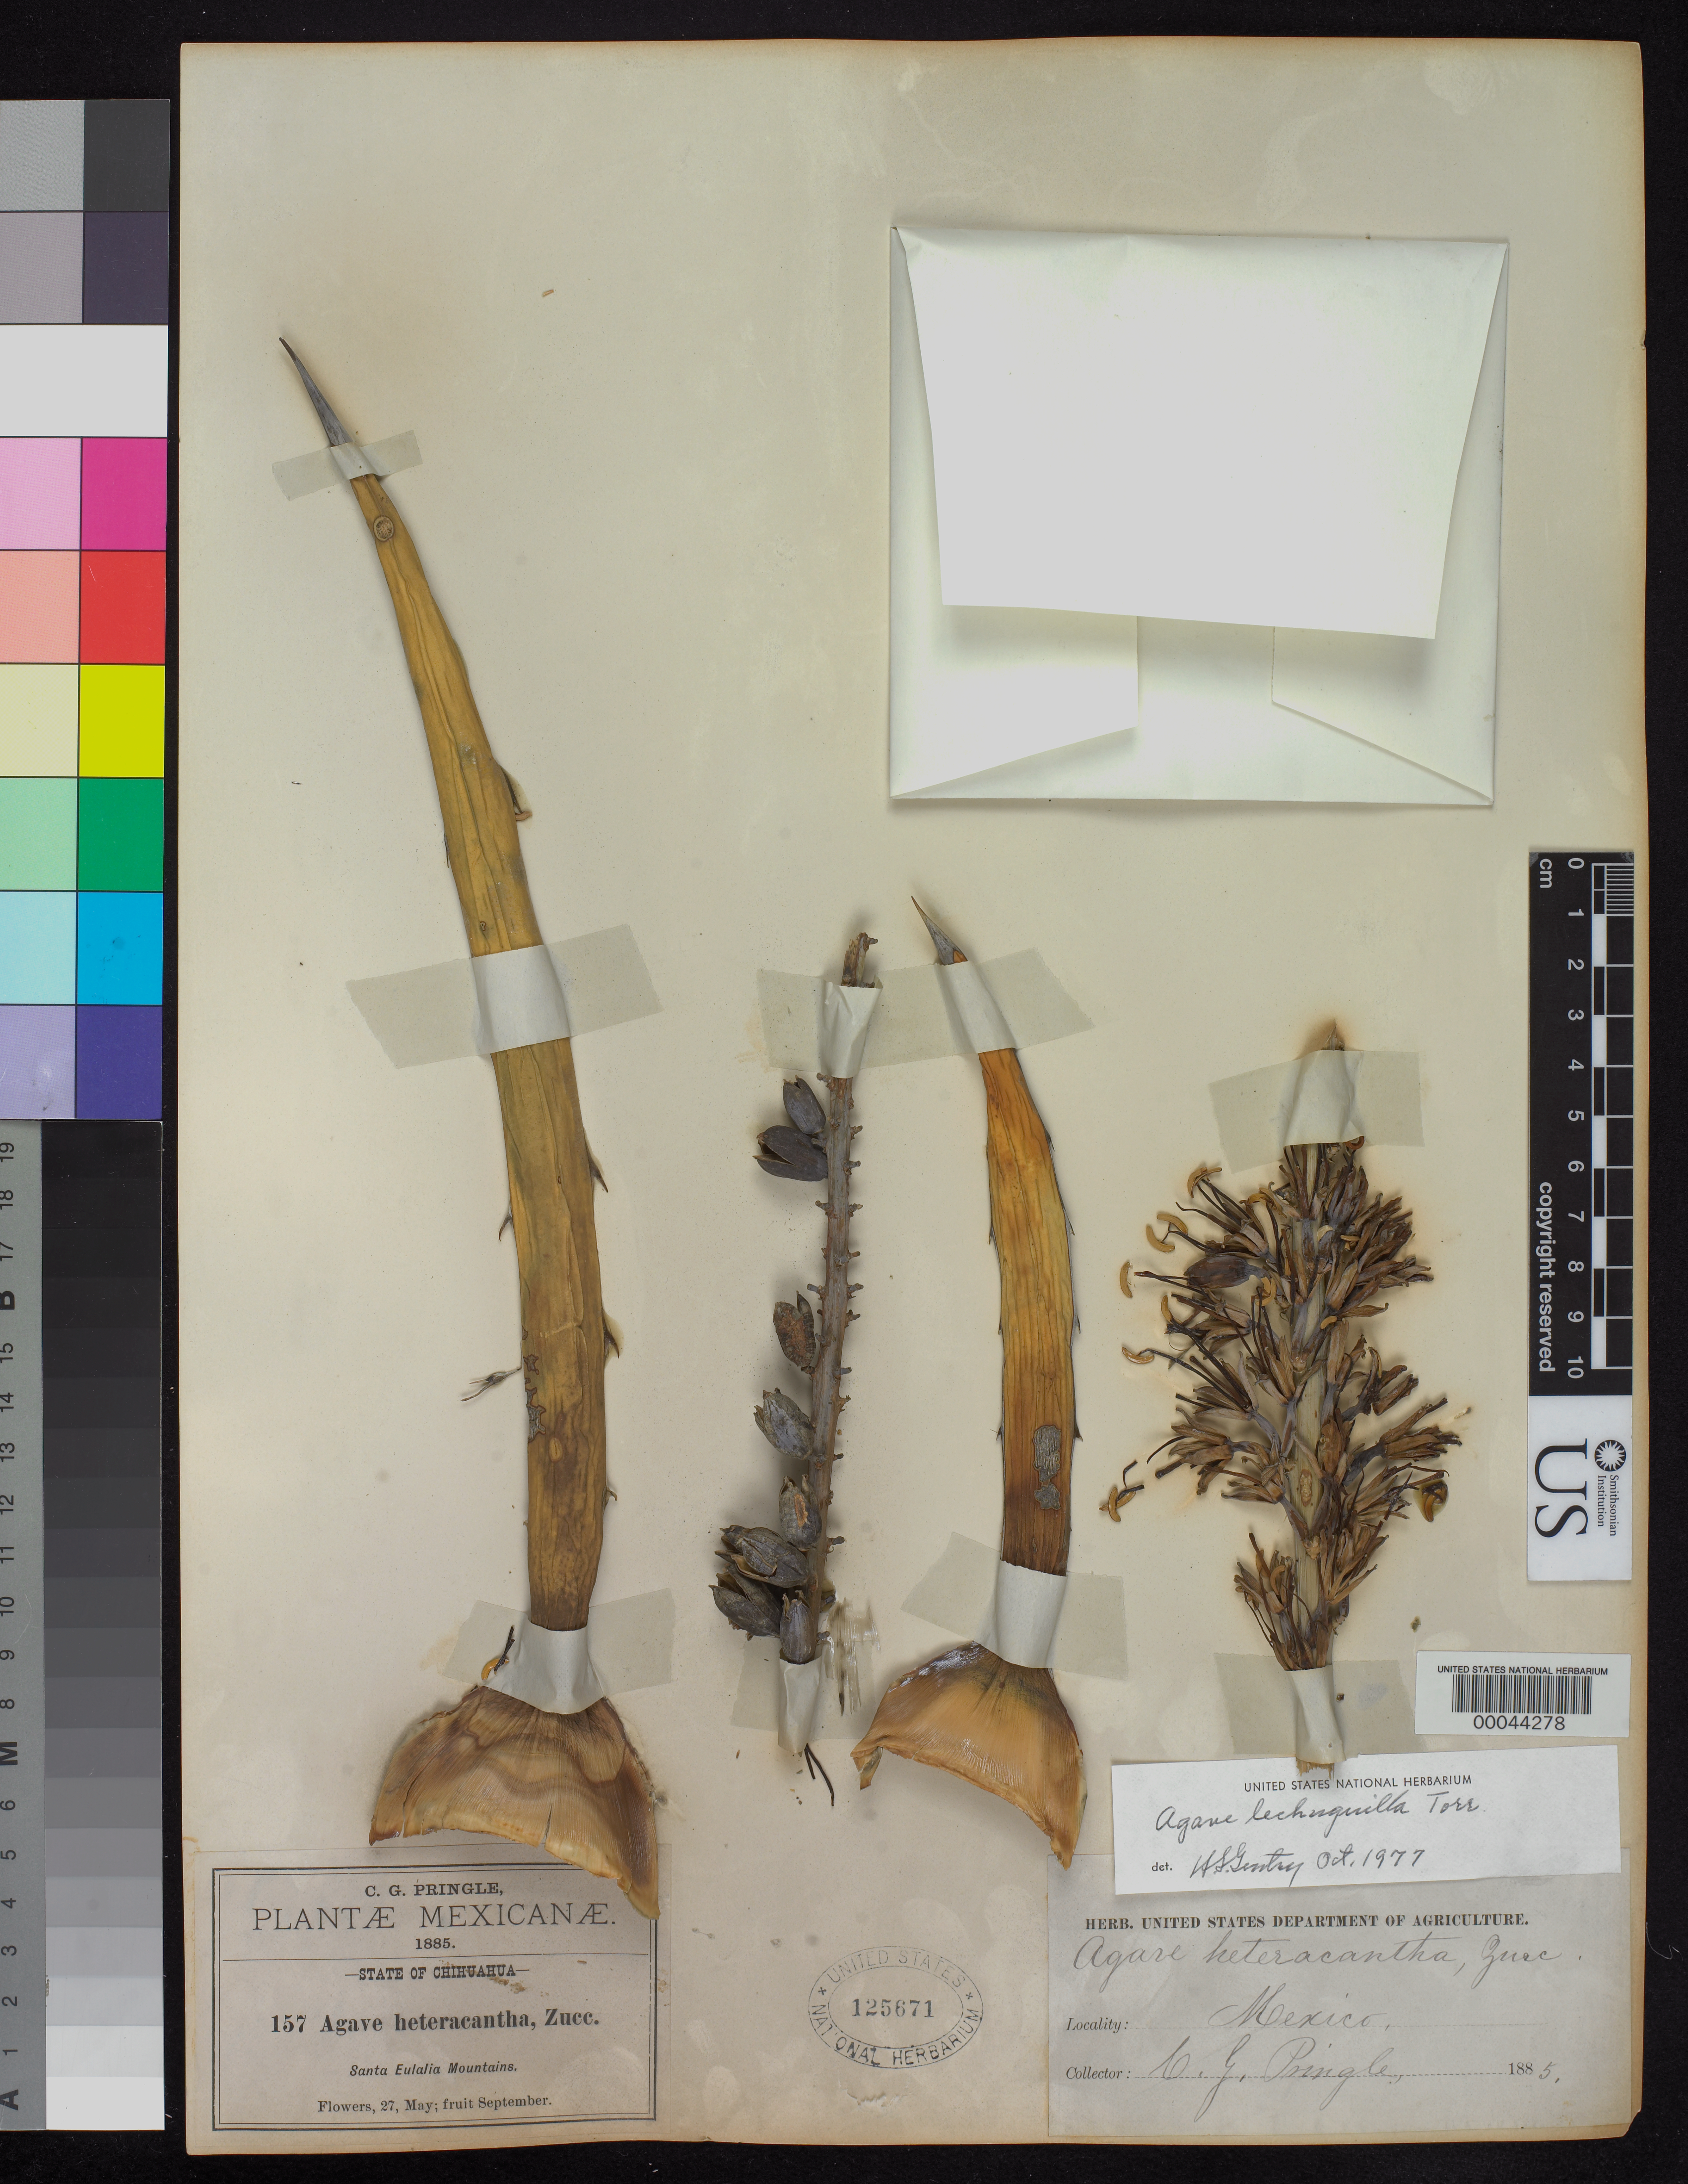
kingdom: Plantae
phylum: Tracheophyta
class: Liliopsida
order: Asparagales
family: Asparagaceae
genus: Agave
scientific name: Agave lechuguilla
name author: Torr.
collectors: C. G. Pringle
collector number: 157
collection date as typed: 1885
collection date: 1885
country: Mexico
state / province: Chihuahua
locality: Santa Eulalia Mountains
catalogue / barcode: US 125671